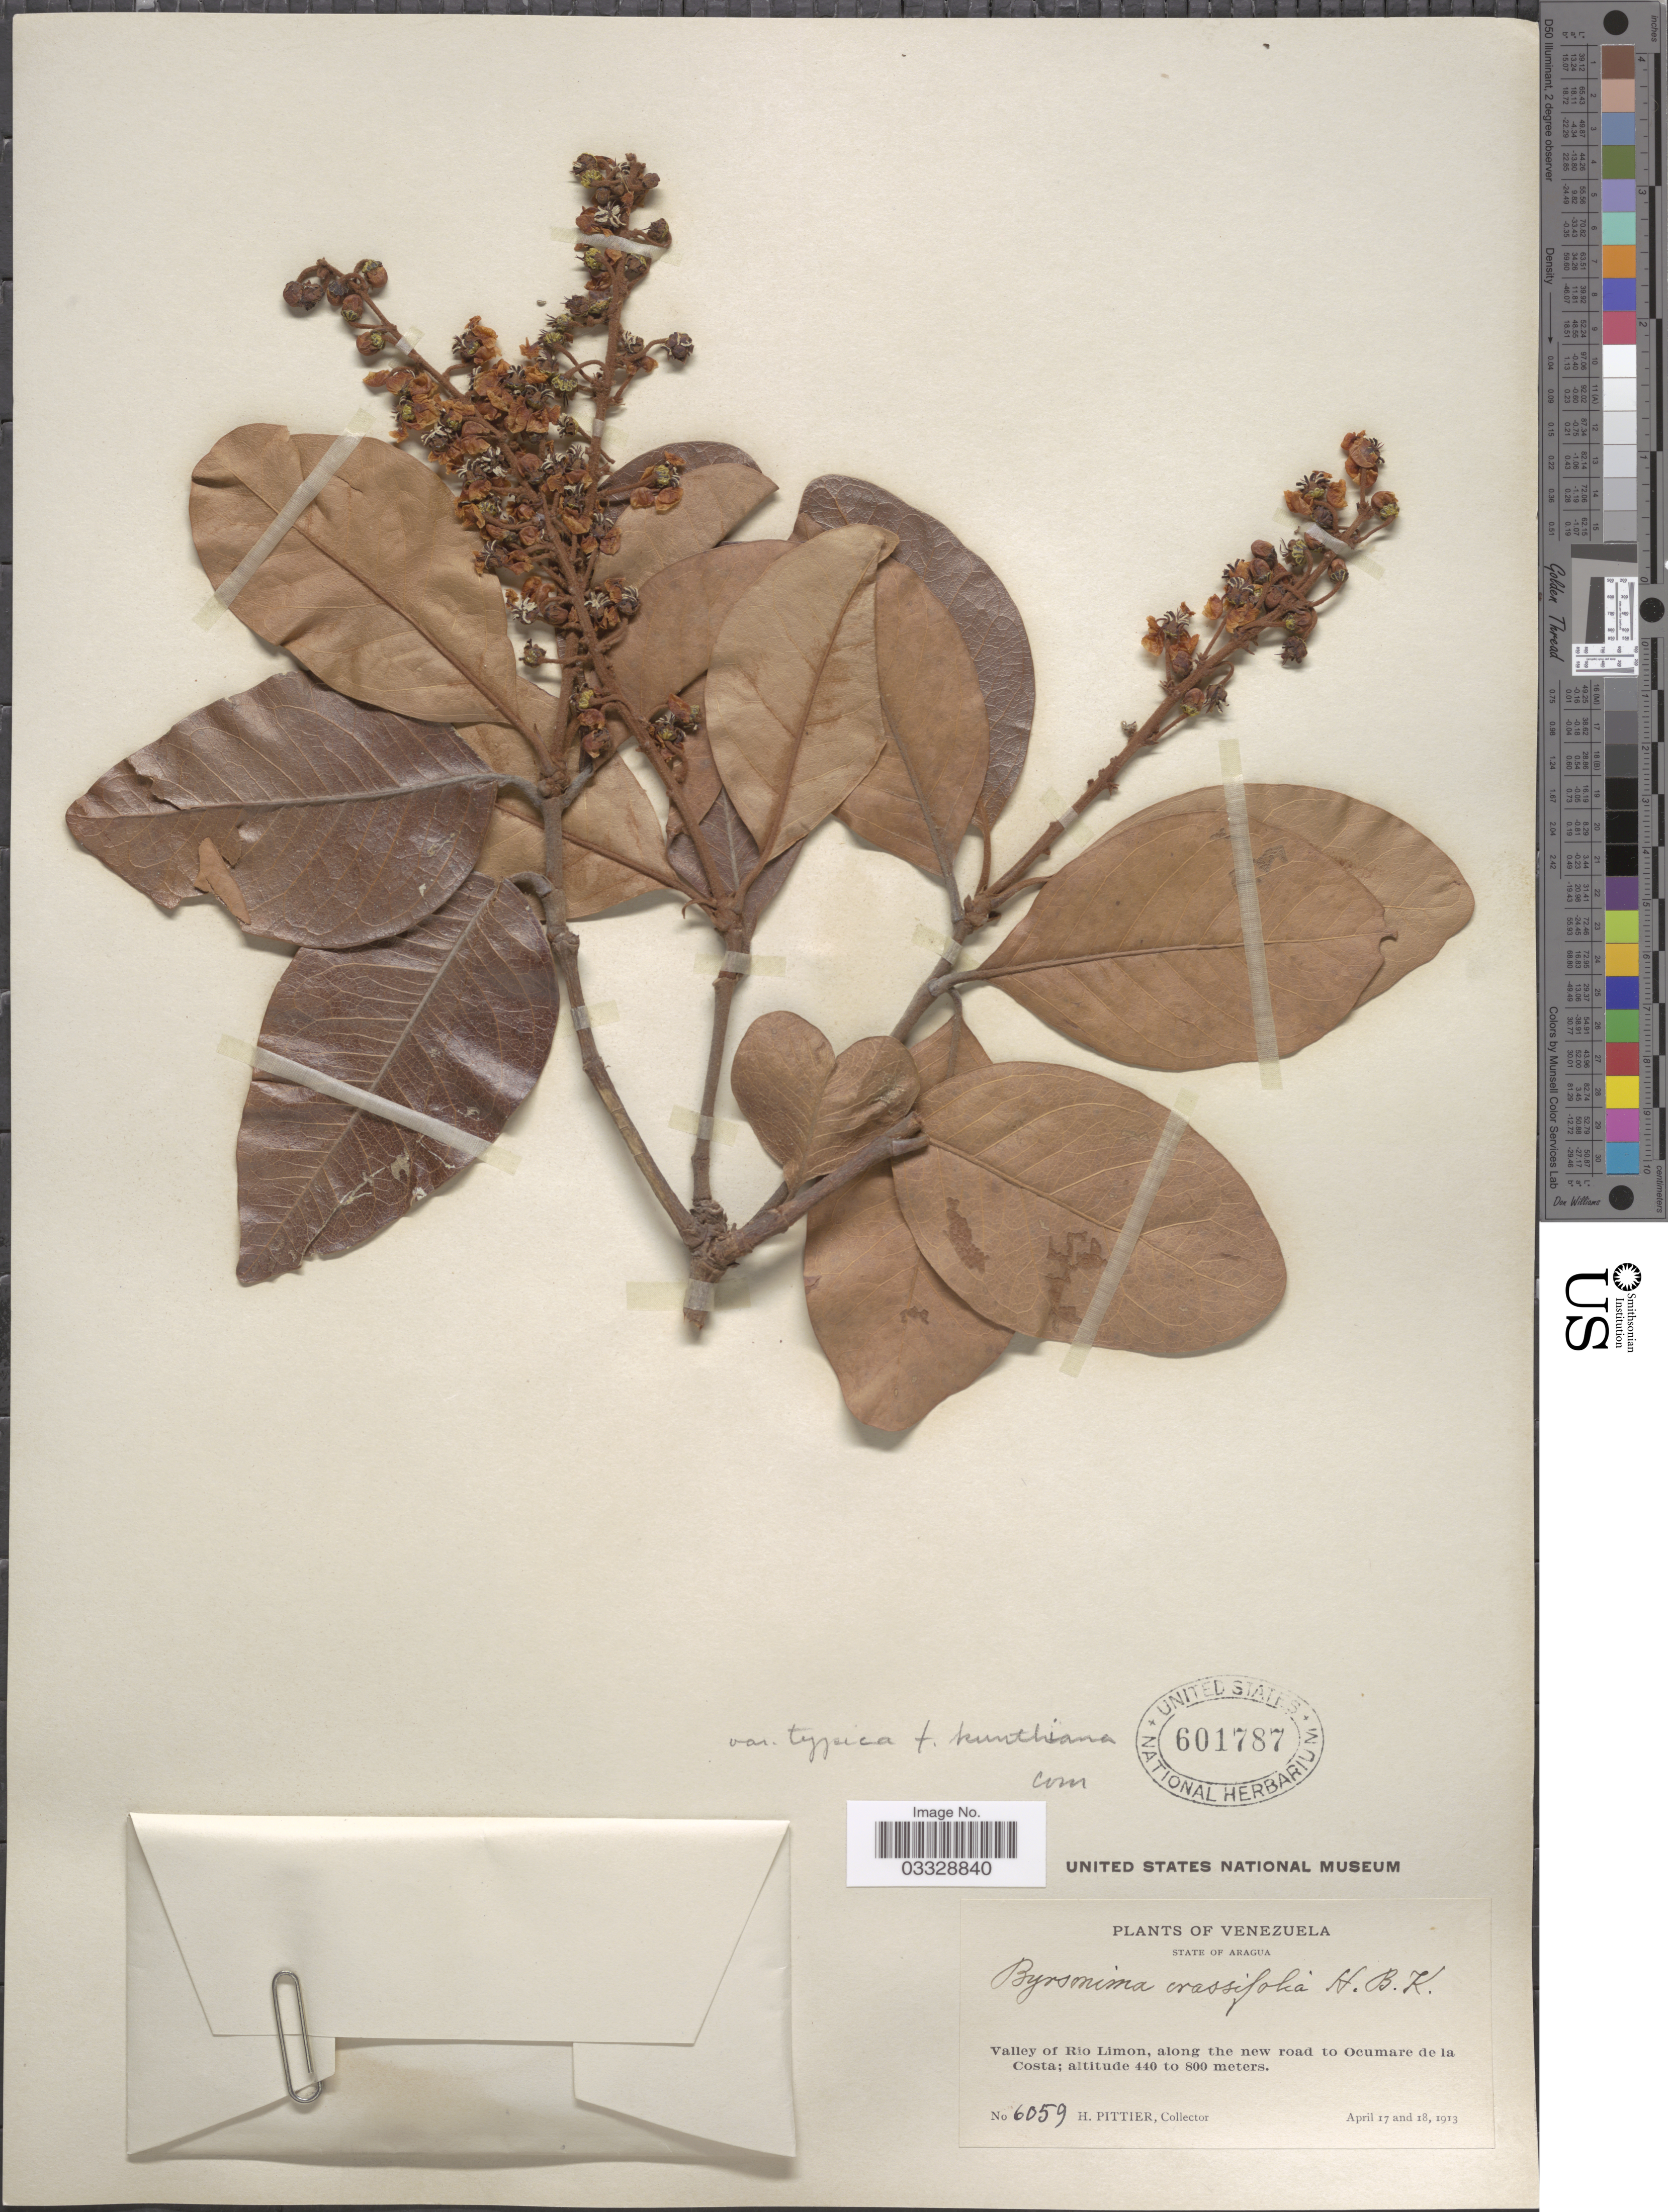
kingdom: Plantae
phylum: Tracheophyta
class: Magnoliopsida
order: Malpighiales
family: Malpighiaceae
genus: Byrsonima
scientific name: Byrsonima crassifolia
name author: (L.) Kunth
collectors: H. F. Pittier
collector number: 6059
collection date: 1913-04-17/1913-04-18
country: Venezuela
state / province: Aragua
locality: Valley of Rio Limon, along the new road to Ocumare de la Costa.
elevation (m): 440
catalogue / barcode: US 601787